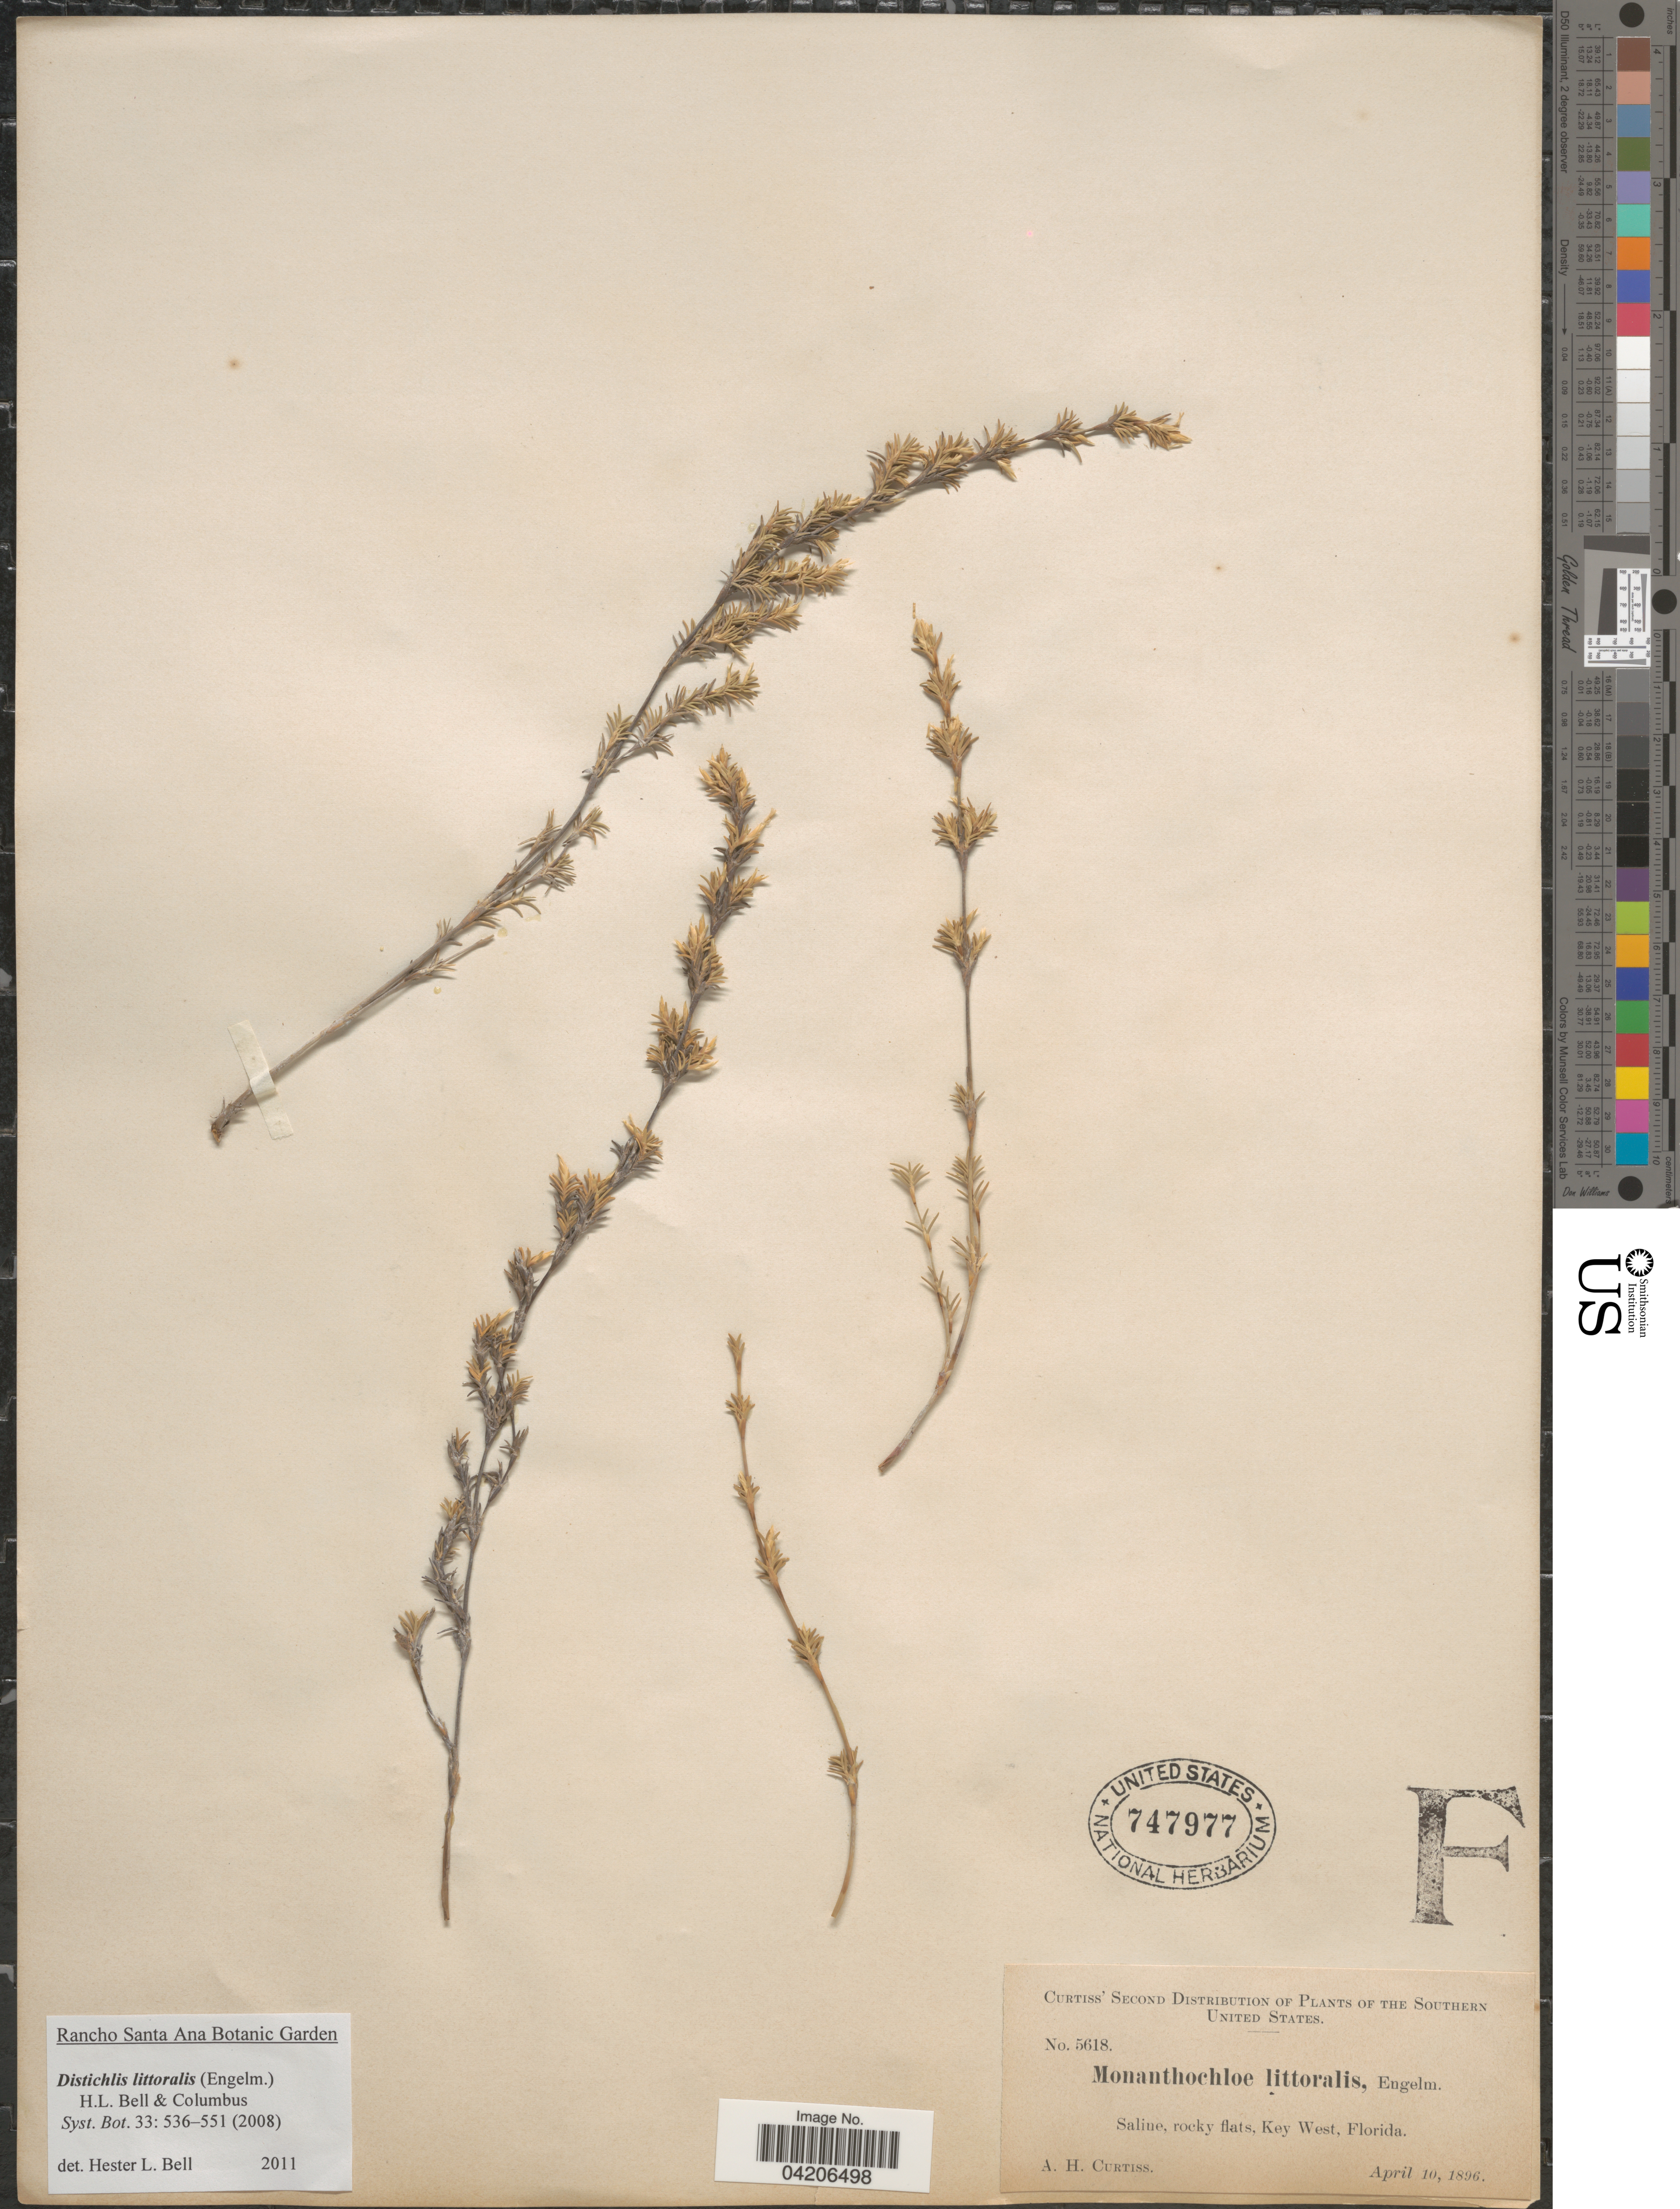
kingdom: Plantae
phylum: Tracheophyta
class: Liliopsida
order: Poales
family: Poaceae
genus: Distichlis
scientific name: Distichlis littoralis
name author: (Engelm.) H.L. Bell & Columbus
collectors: A. H. Curtiss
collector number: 5618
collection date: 1896-04-10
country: United States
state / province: Florida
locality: Southern United States. Key West.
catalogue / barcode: US 747977